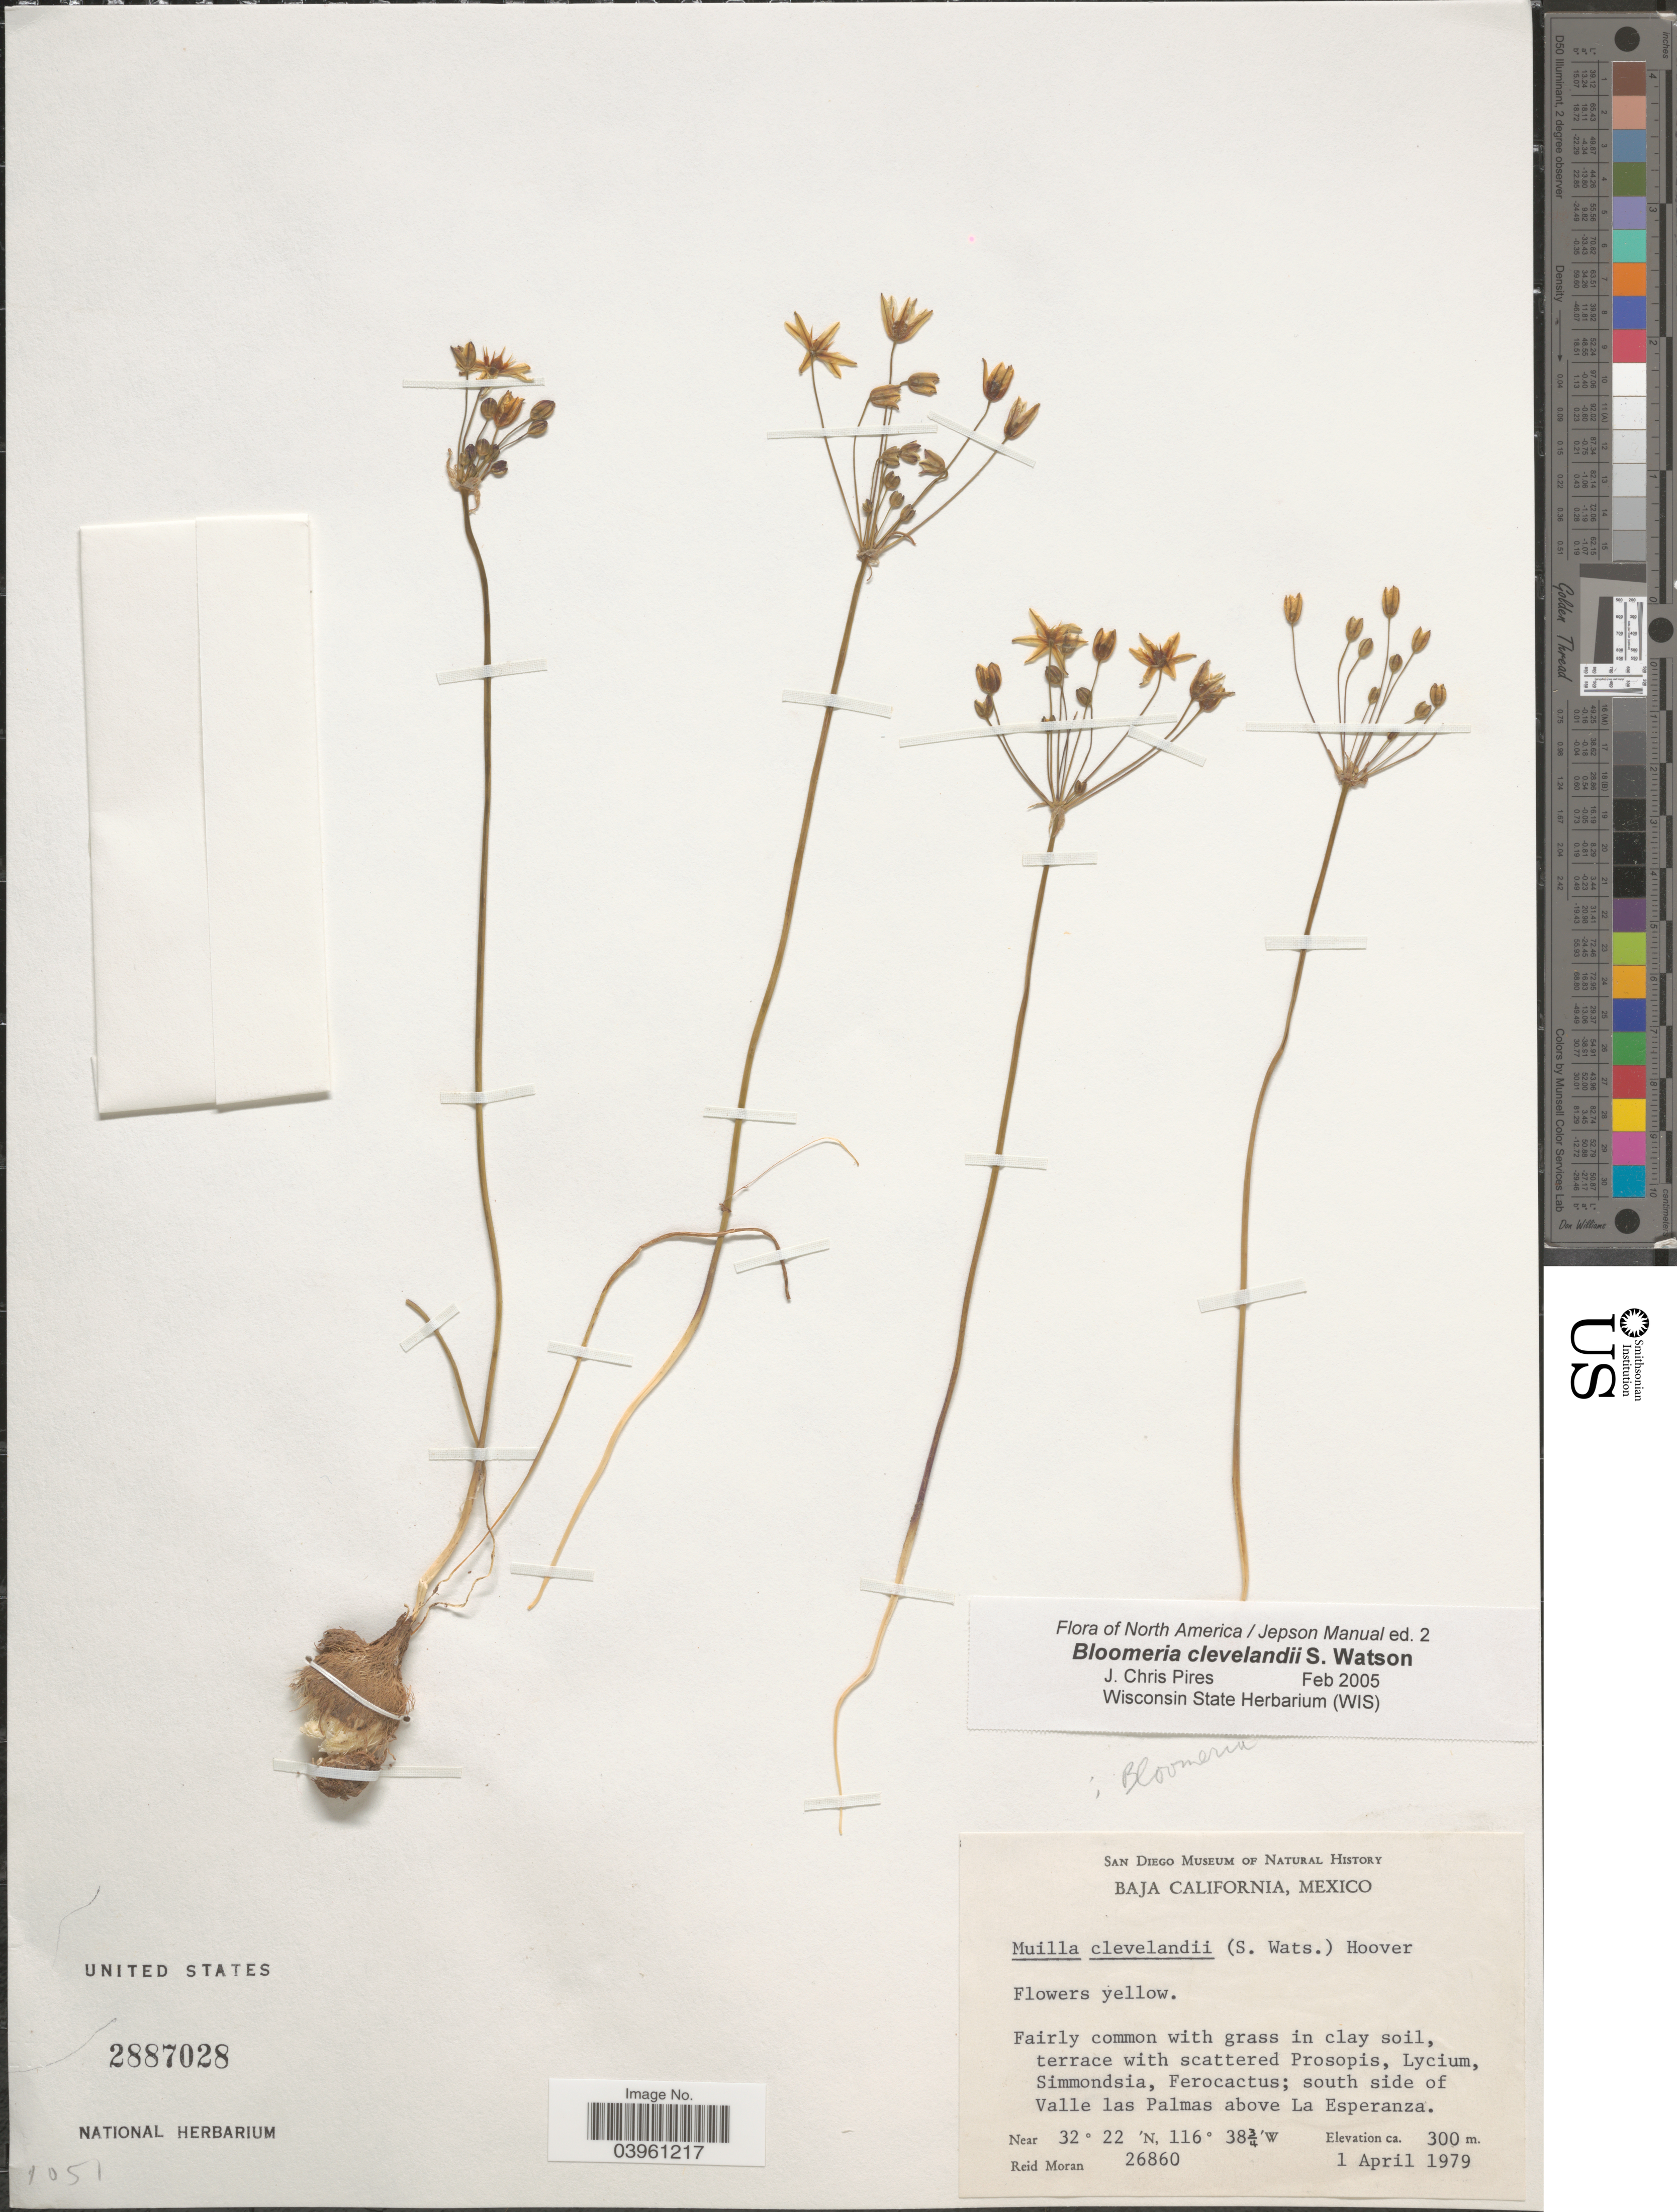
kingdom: Plantae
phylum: Tracheophyta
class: Liliopsida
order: Asparagales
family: Asparagaceae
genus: Bloomeria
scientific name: Bloomeria clevelandii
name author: S. Watson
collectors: R. V. Moran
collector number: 26860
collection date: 1979-04-01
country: Mexico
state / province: Baja California Norte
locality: South side of Valle las Palmas above La Esperanza.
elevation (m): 300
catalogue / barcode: US 2887028